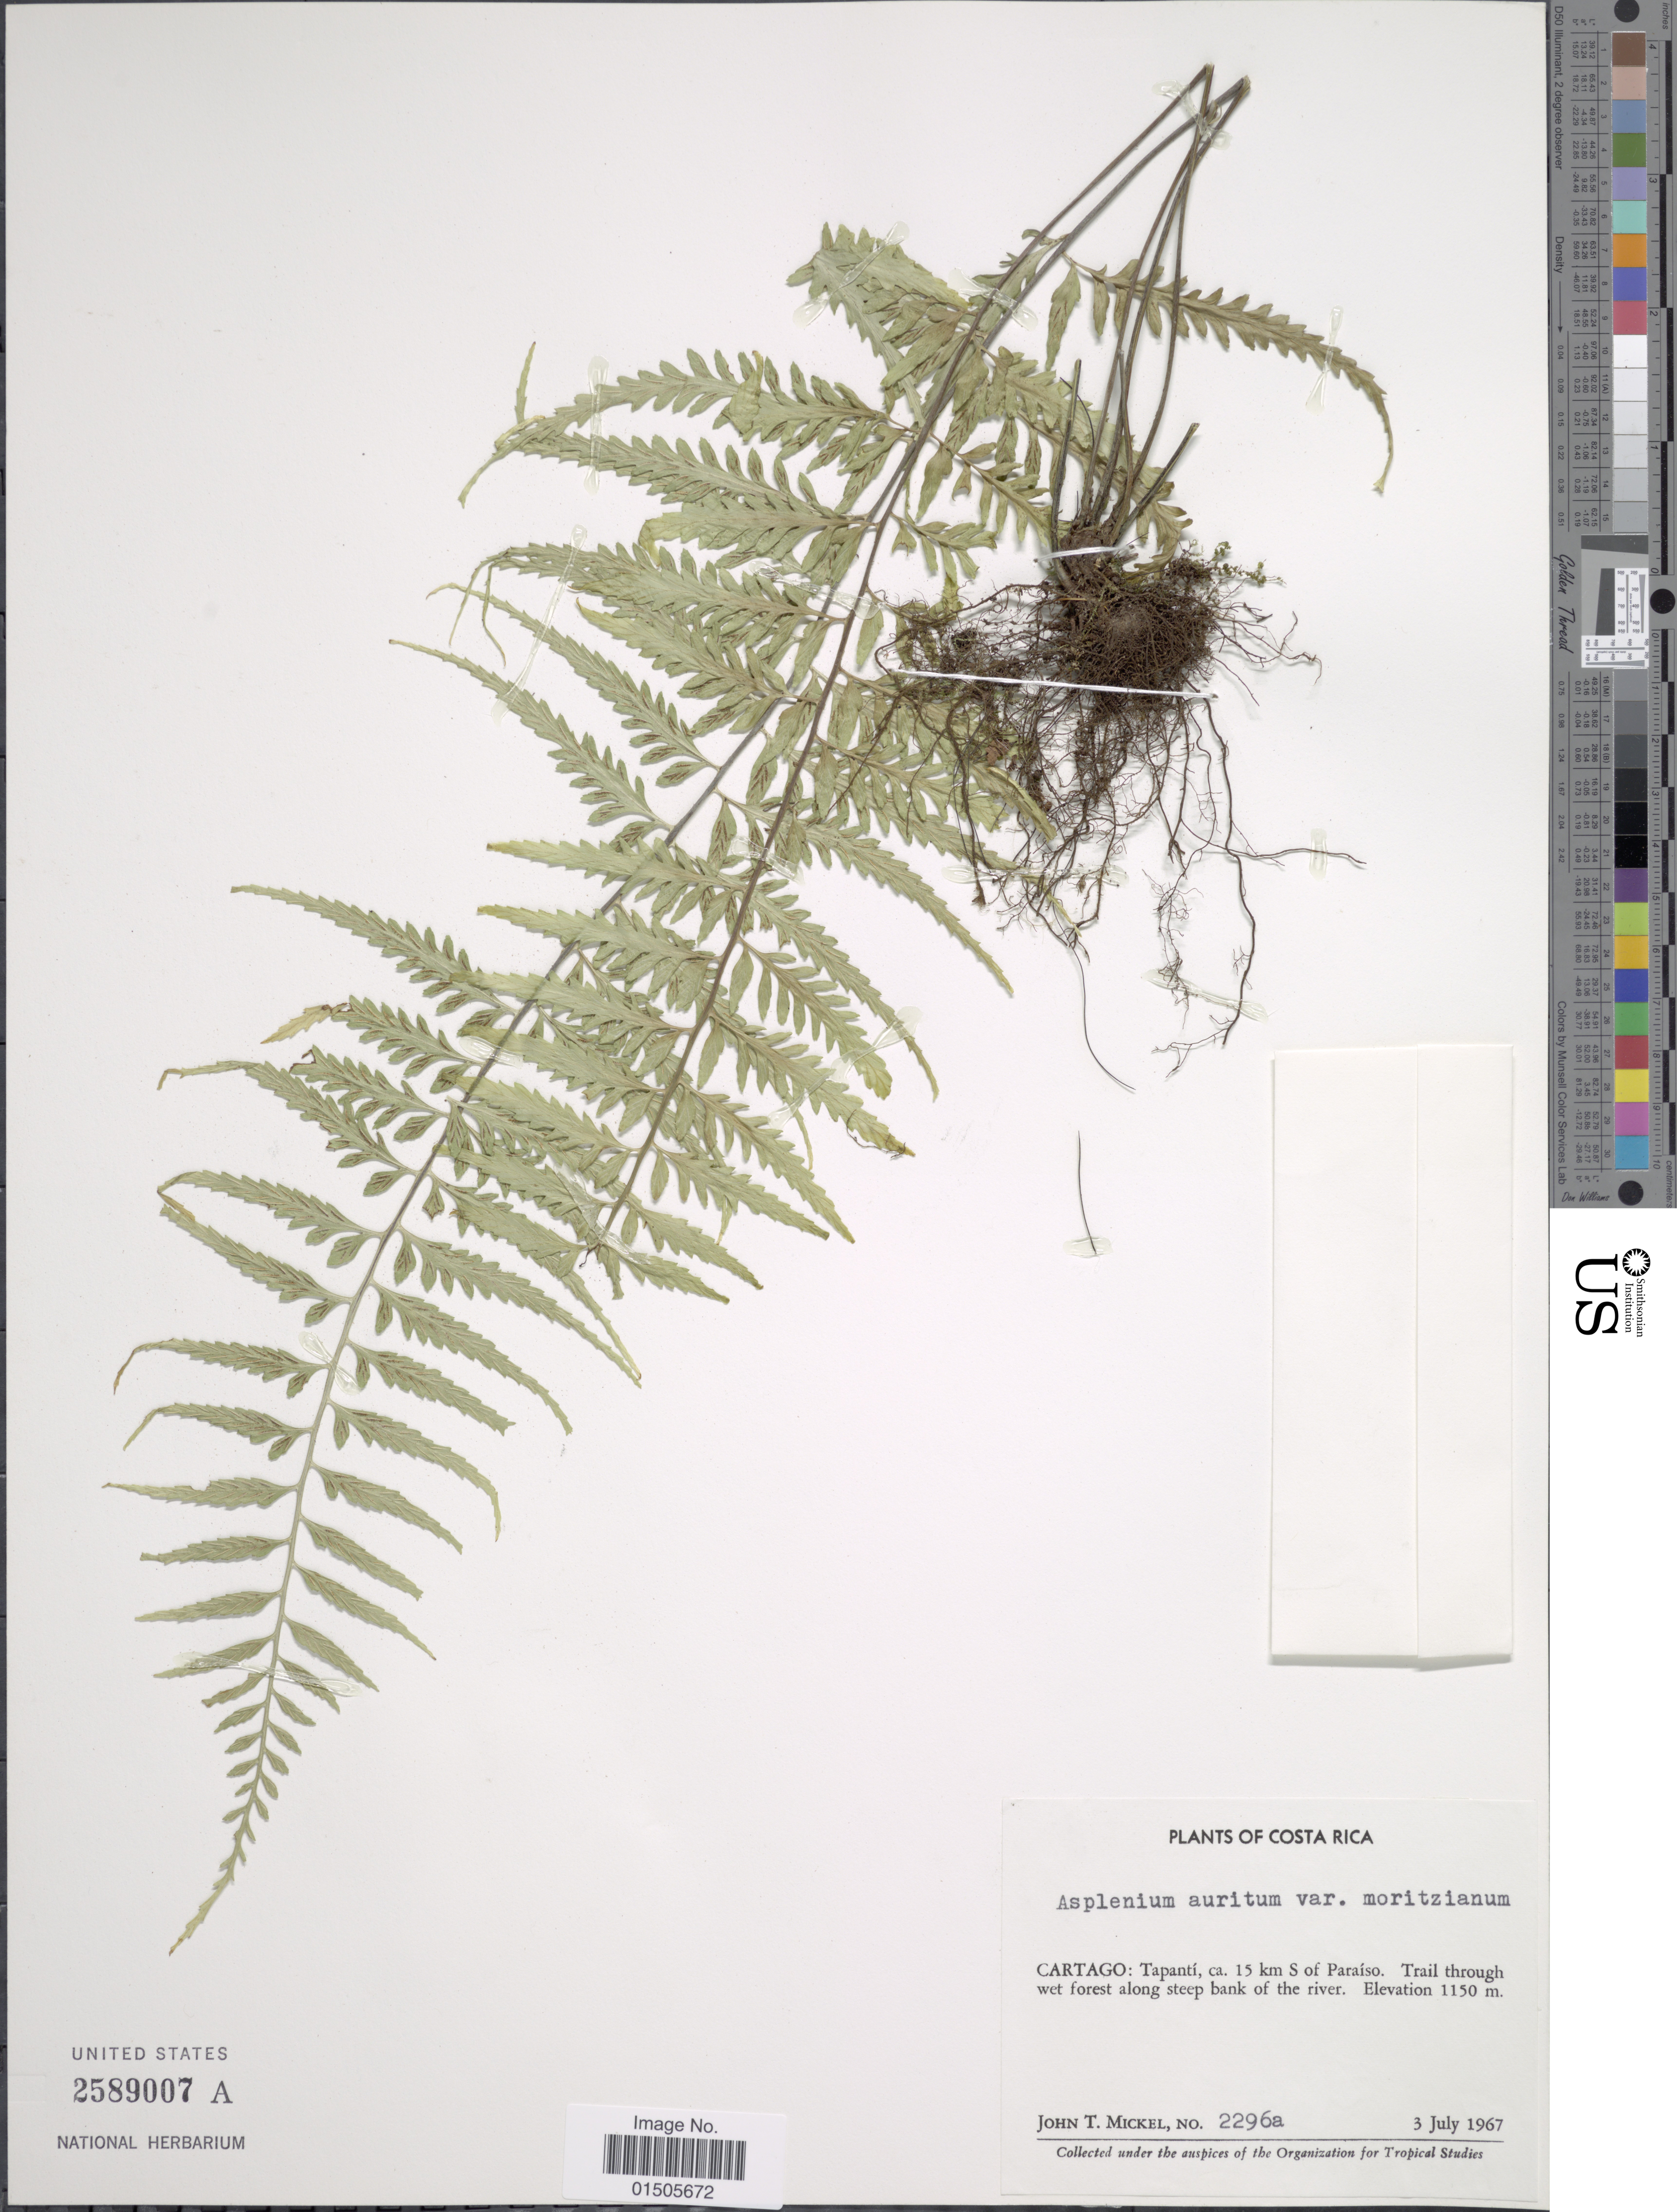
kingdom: Plantae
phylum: Tracheophyta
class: Polypodiopsida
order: Polypodiales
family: Aspleniaceae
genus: Asplenium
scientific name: Asplenium auritum var. intermedium ined.?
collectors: J. T. Mickel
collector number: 2296a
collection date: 1967-07-03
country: Costa Rica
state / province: Cartago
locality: Tapanti, ca. 15 km S of Paraiso. Trail through wet forest along steep bank of the river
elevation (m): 1150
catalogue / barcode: US 2589007A